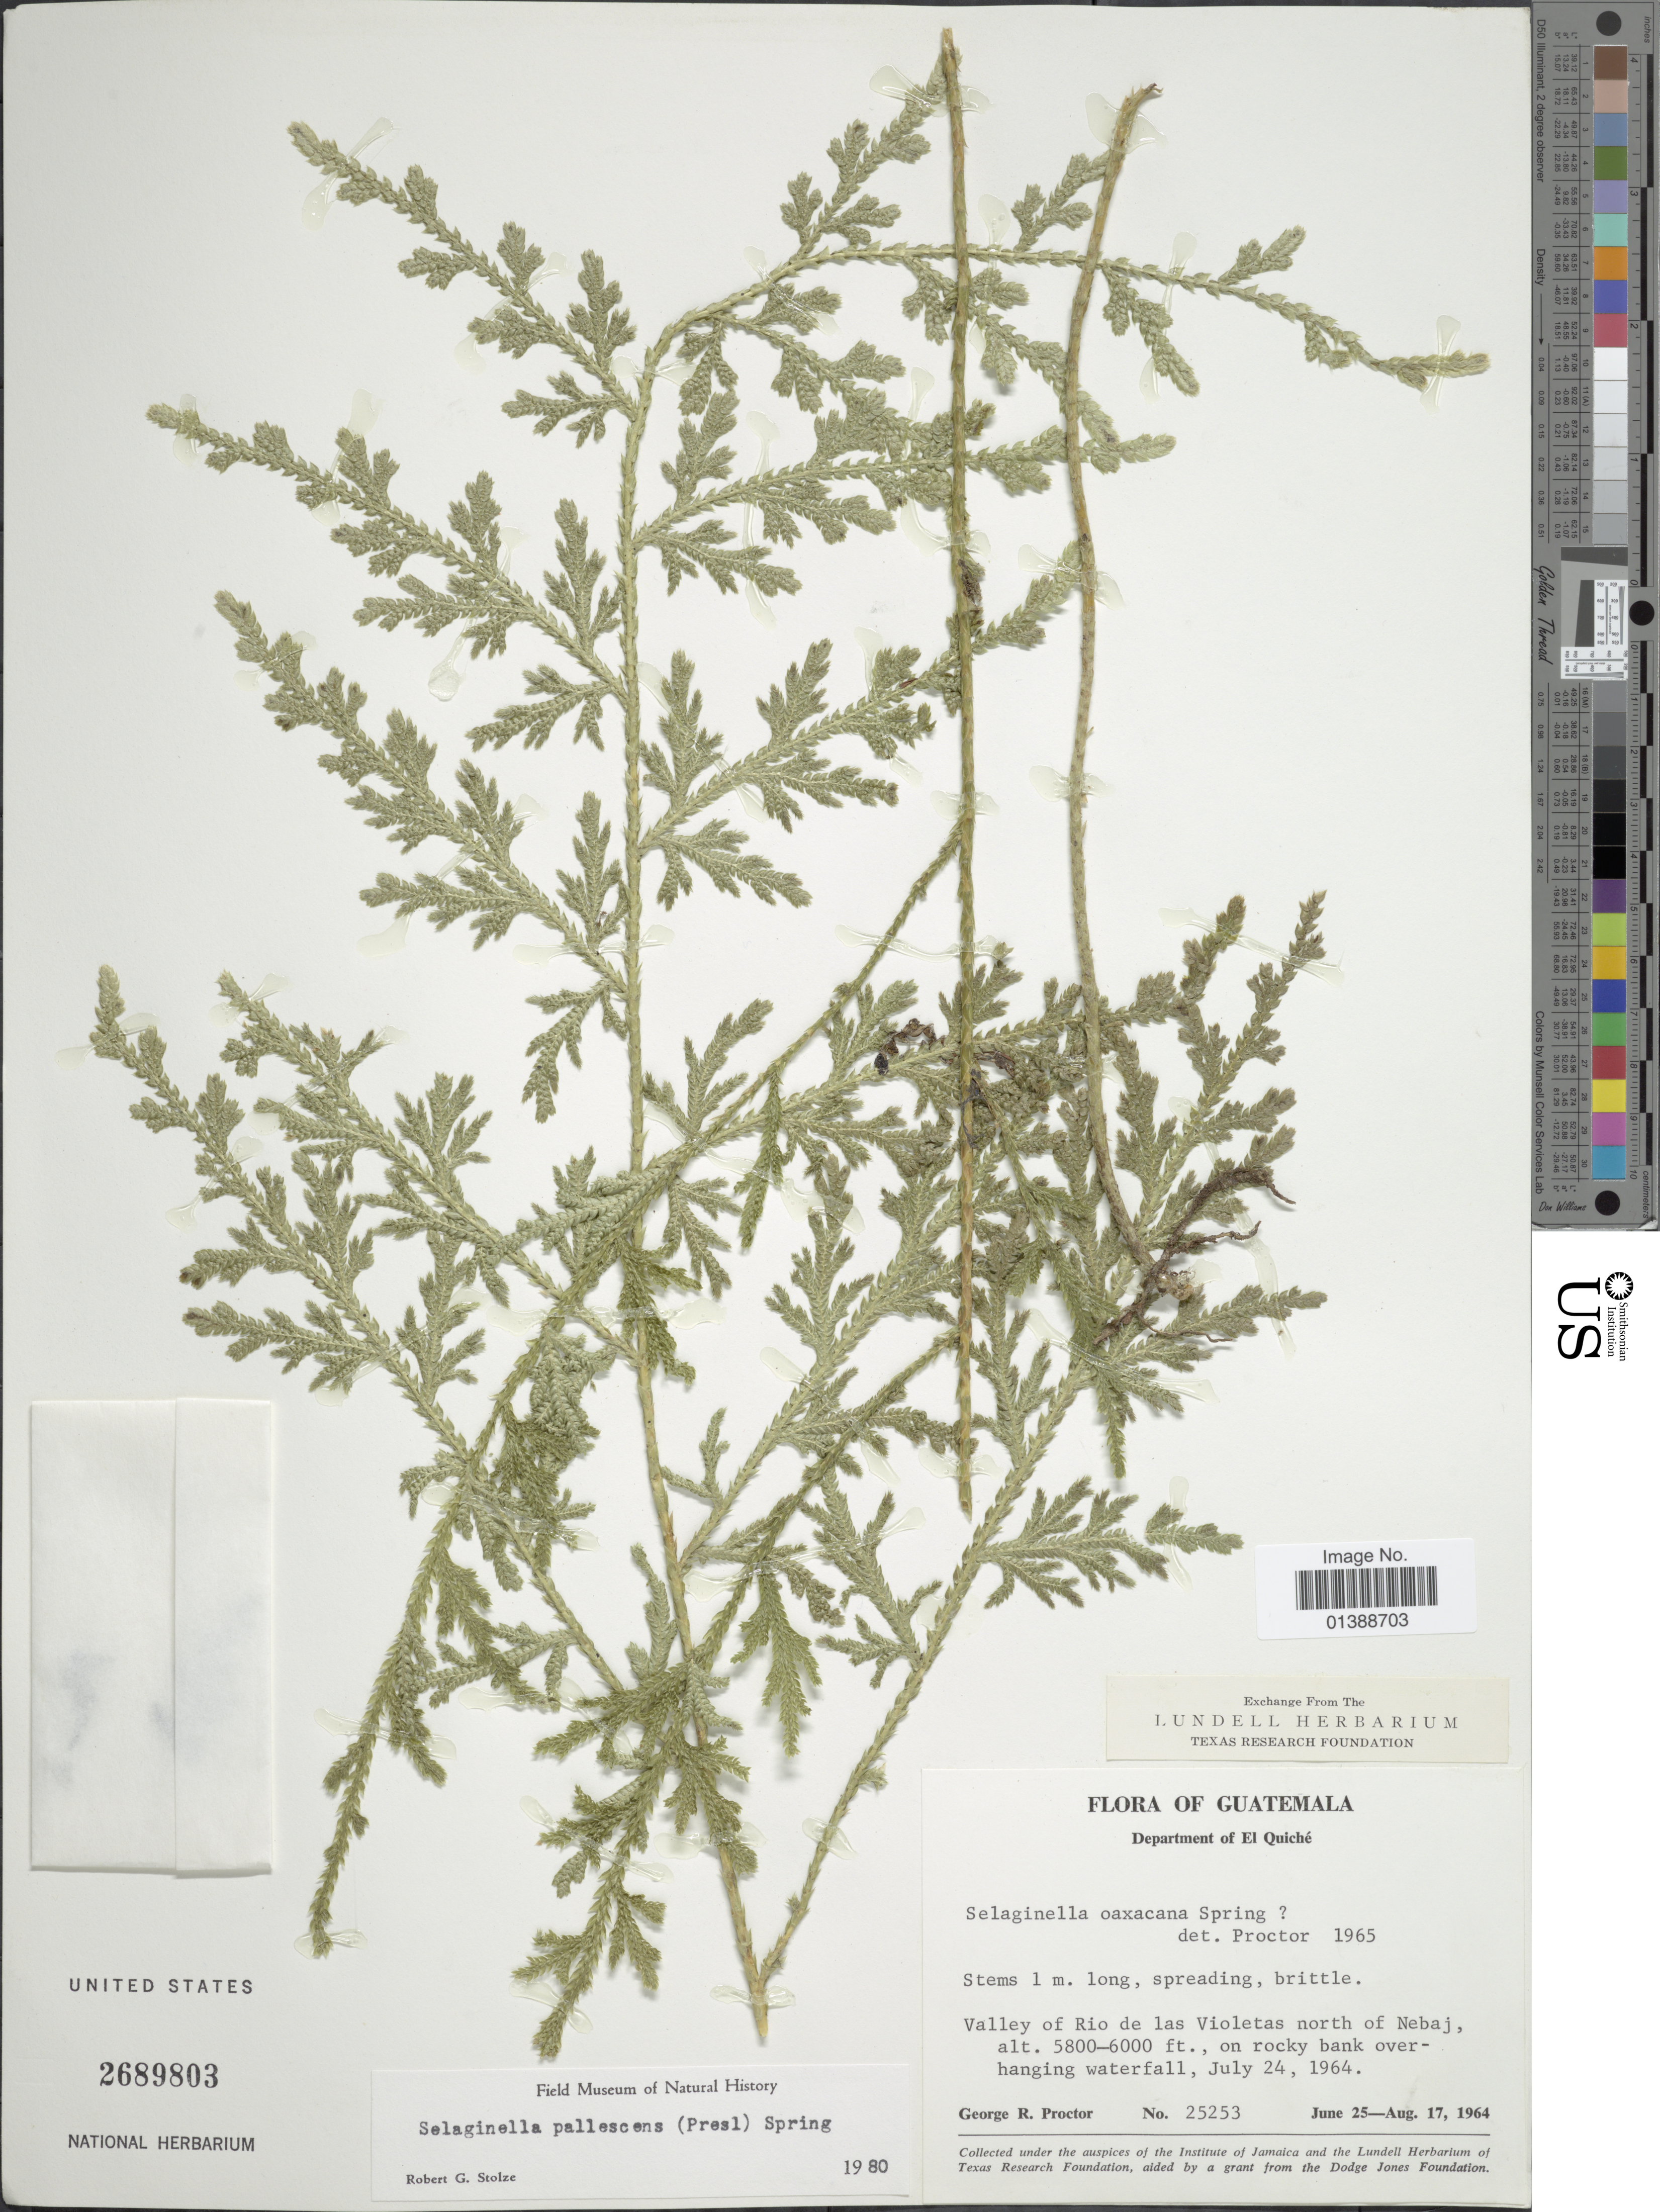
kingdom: Plantae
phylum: Tracheophyta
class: Lycopodiopsida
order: Selaginellales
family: Selaginellaceae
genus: Selaginella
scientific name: Selaginella pallescens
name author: (C. Presl) Spring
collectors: G. R. Proctor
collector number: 25253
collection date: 1964-06-25/1964-08-17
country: Guatemala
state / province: El Quiché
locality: Valley of Rio de las Violetas north of Nebaj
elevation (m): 1768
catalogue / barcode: US 2689803